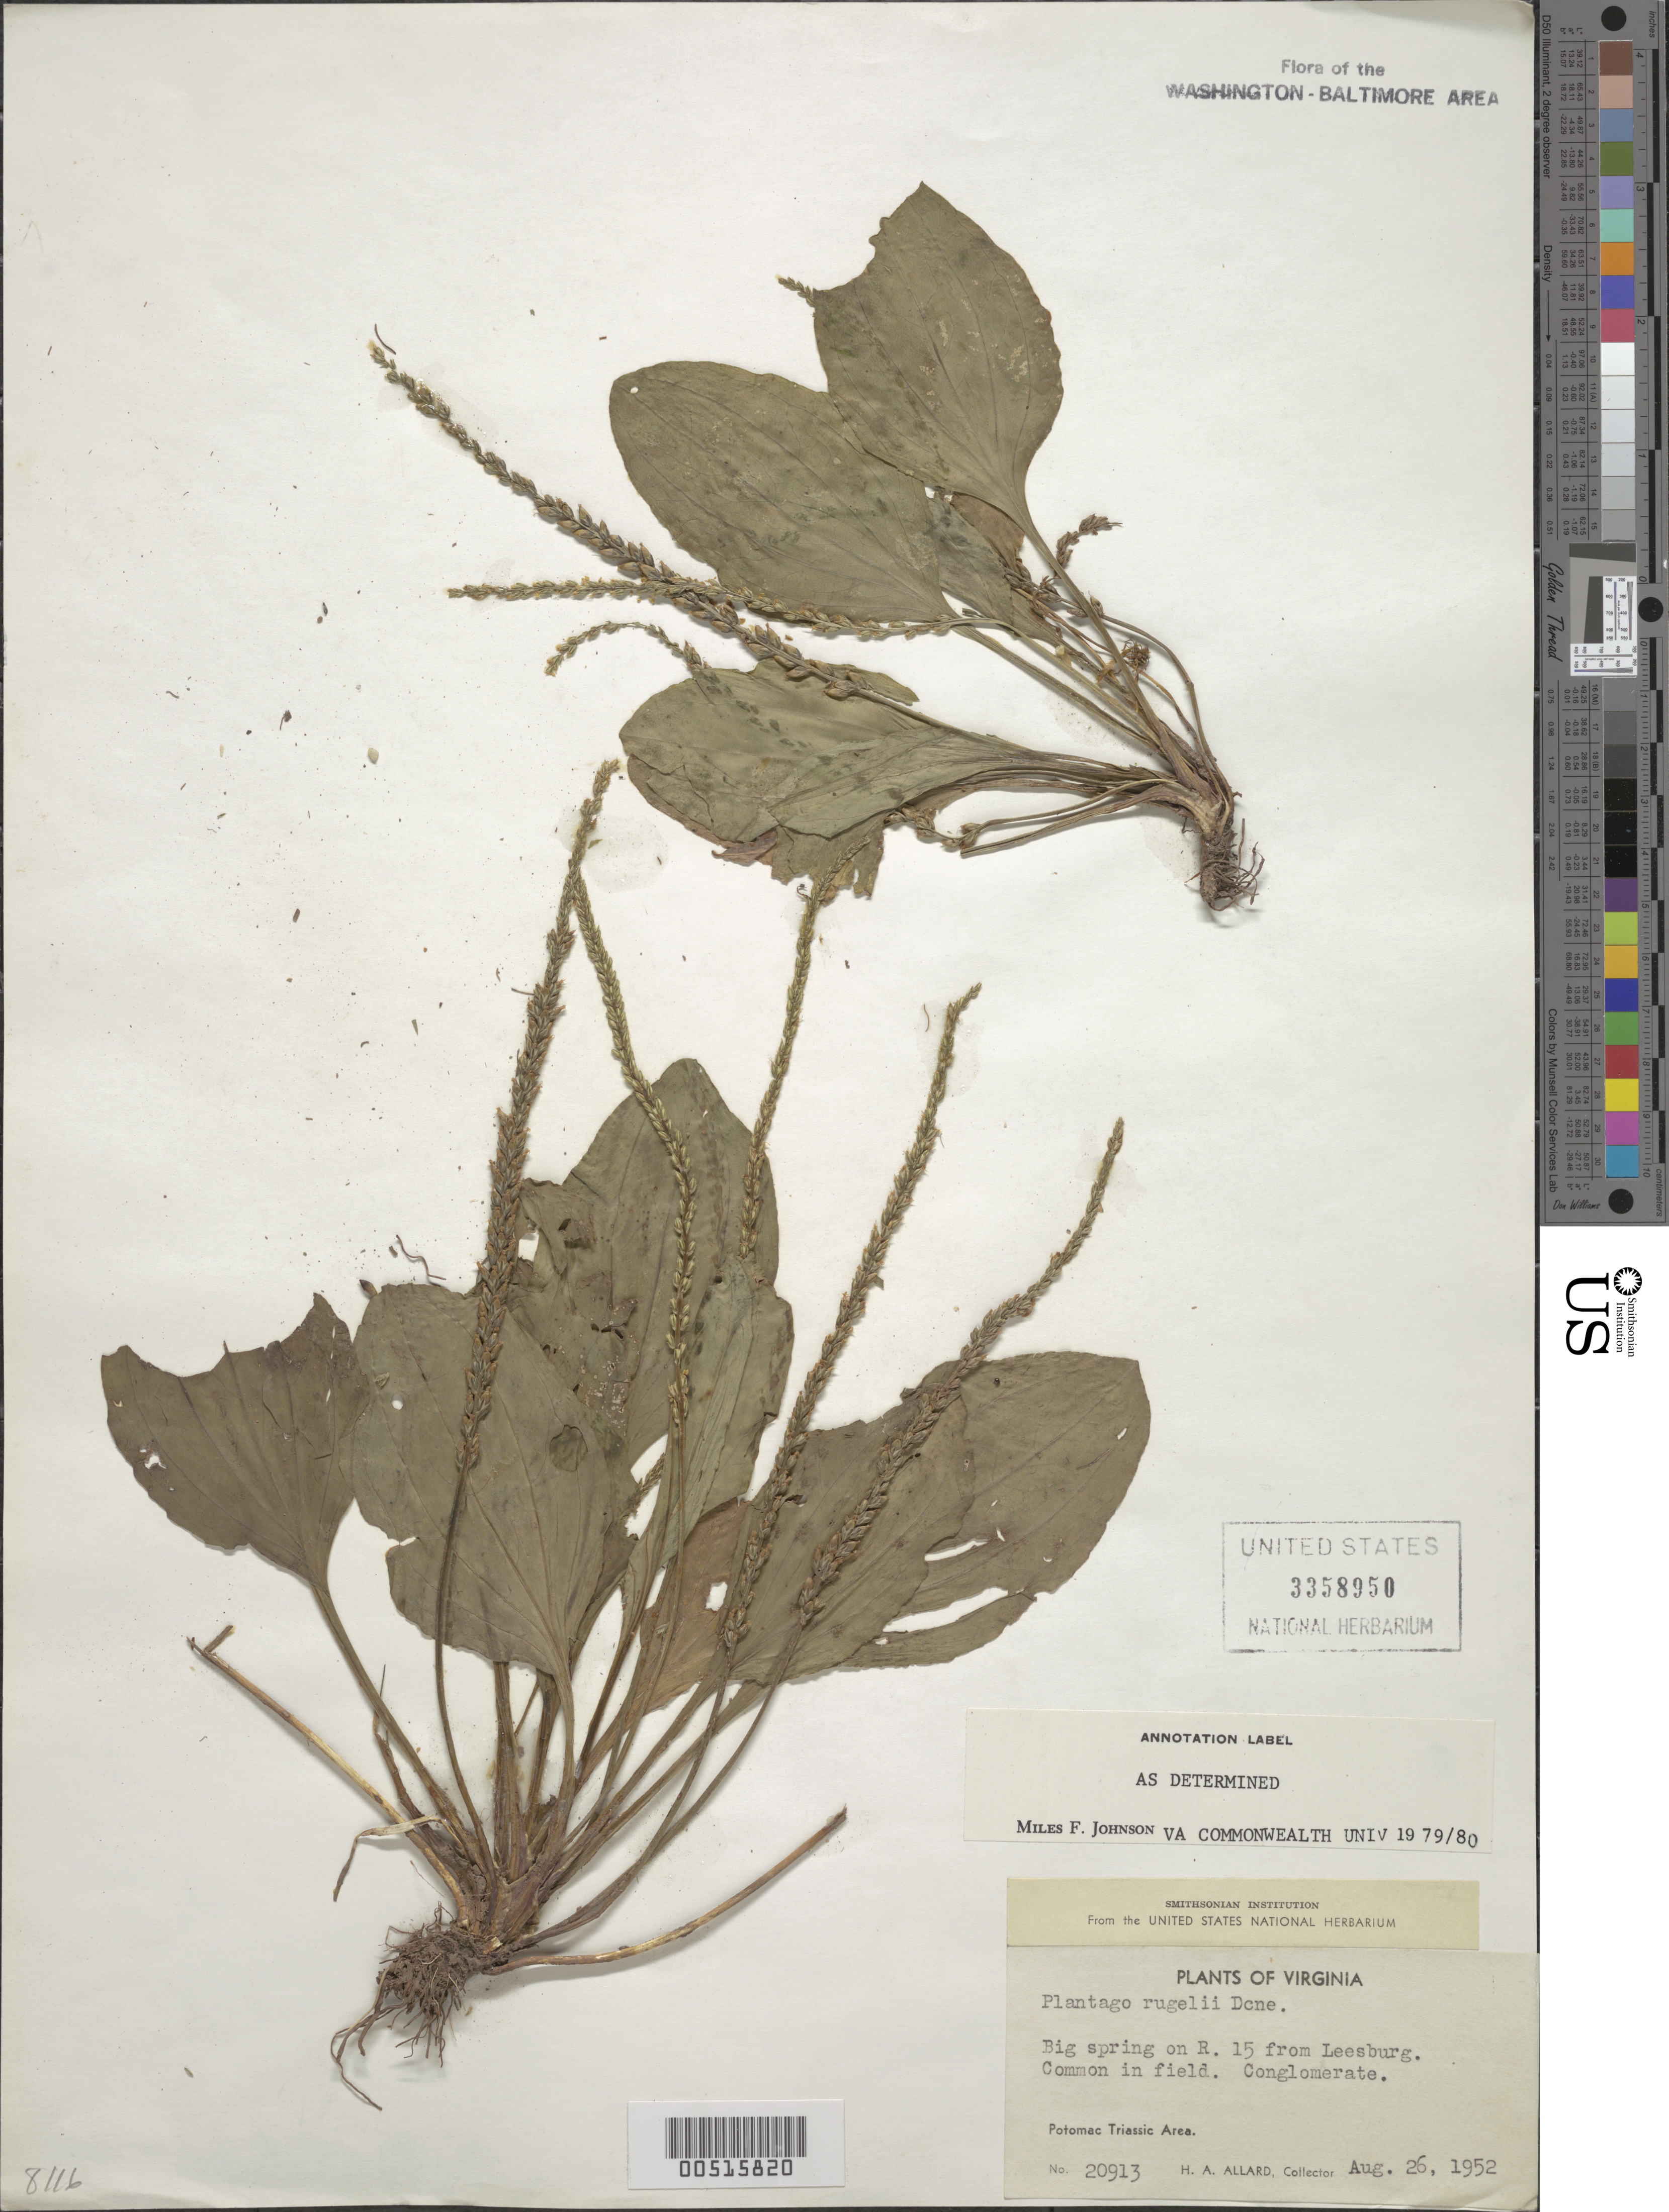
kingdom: Plantae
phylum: Tracheophyta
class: Magnoliopsida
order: Lamiales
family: Plantaginaceae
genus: Plantago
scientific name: Plantago rugelii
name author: Decne.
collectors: H. A. Allard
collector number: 20913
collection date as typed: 26 Aug 1952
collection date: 1952-08-26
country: United States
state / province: Virginia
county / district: Loudoun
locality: Rt. 15, from Leesburg, Potomac Triassic area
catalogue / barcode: US 3358950